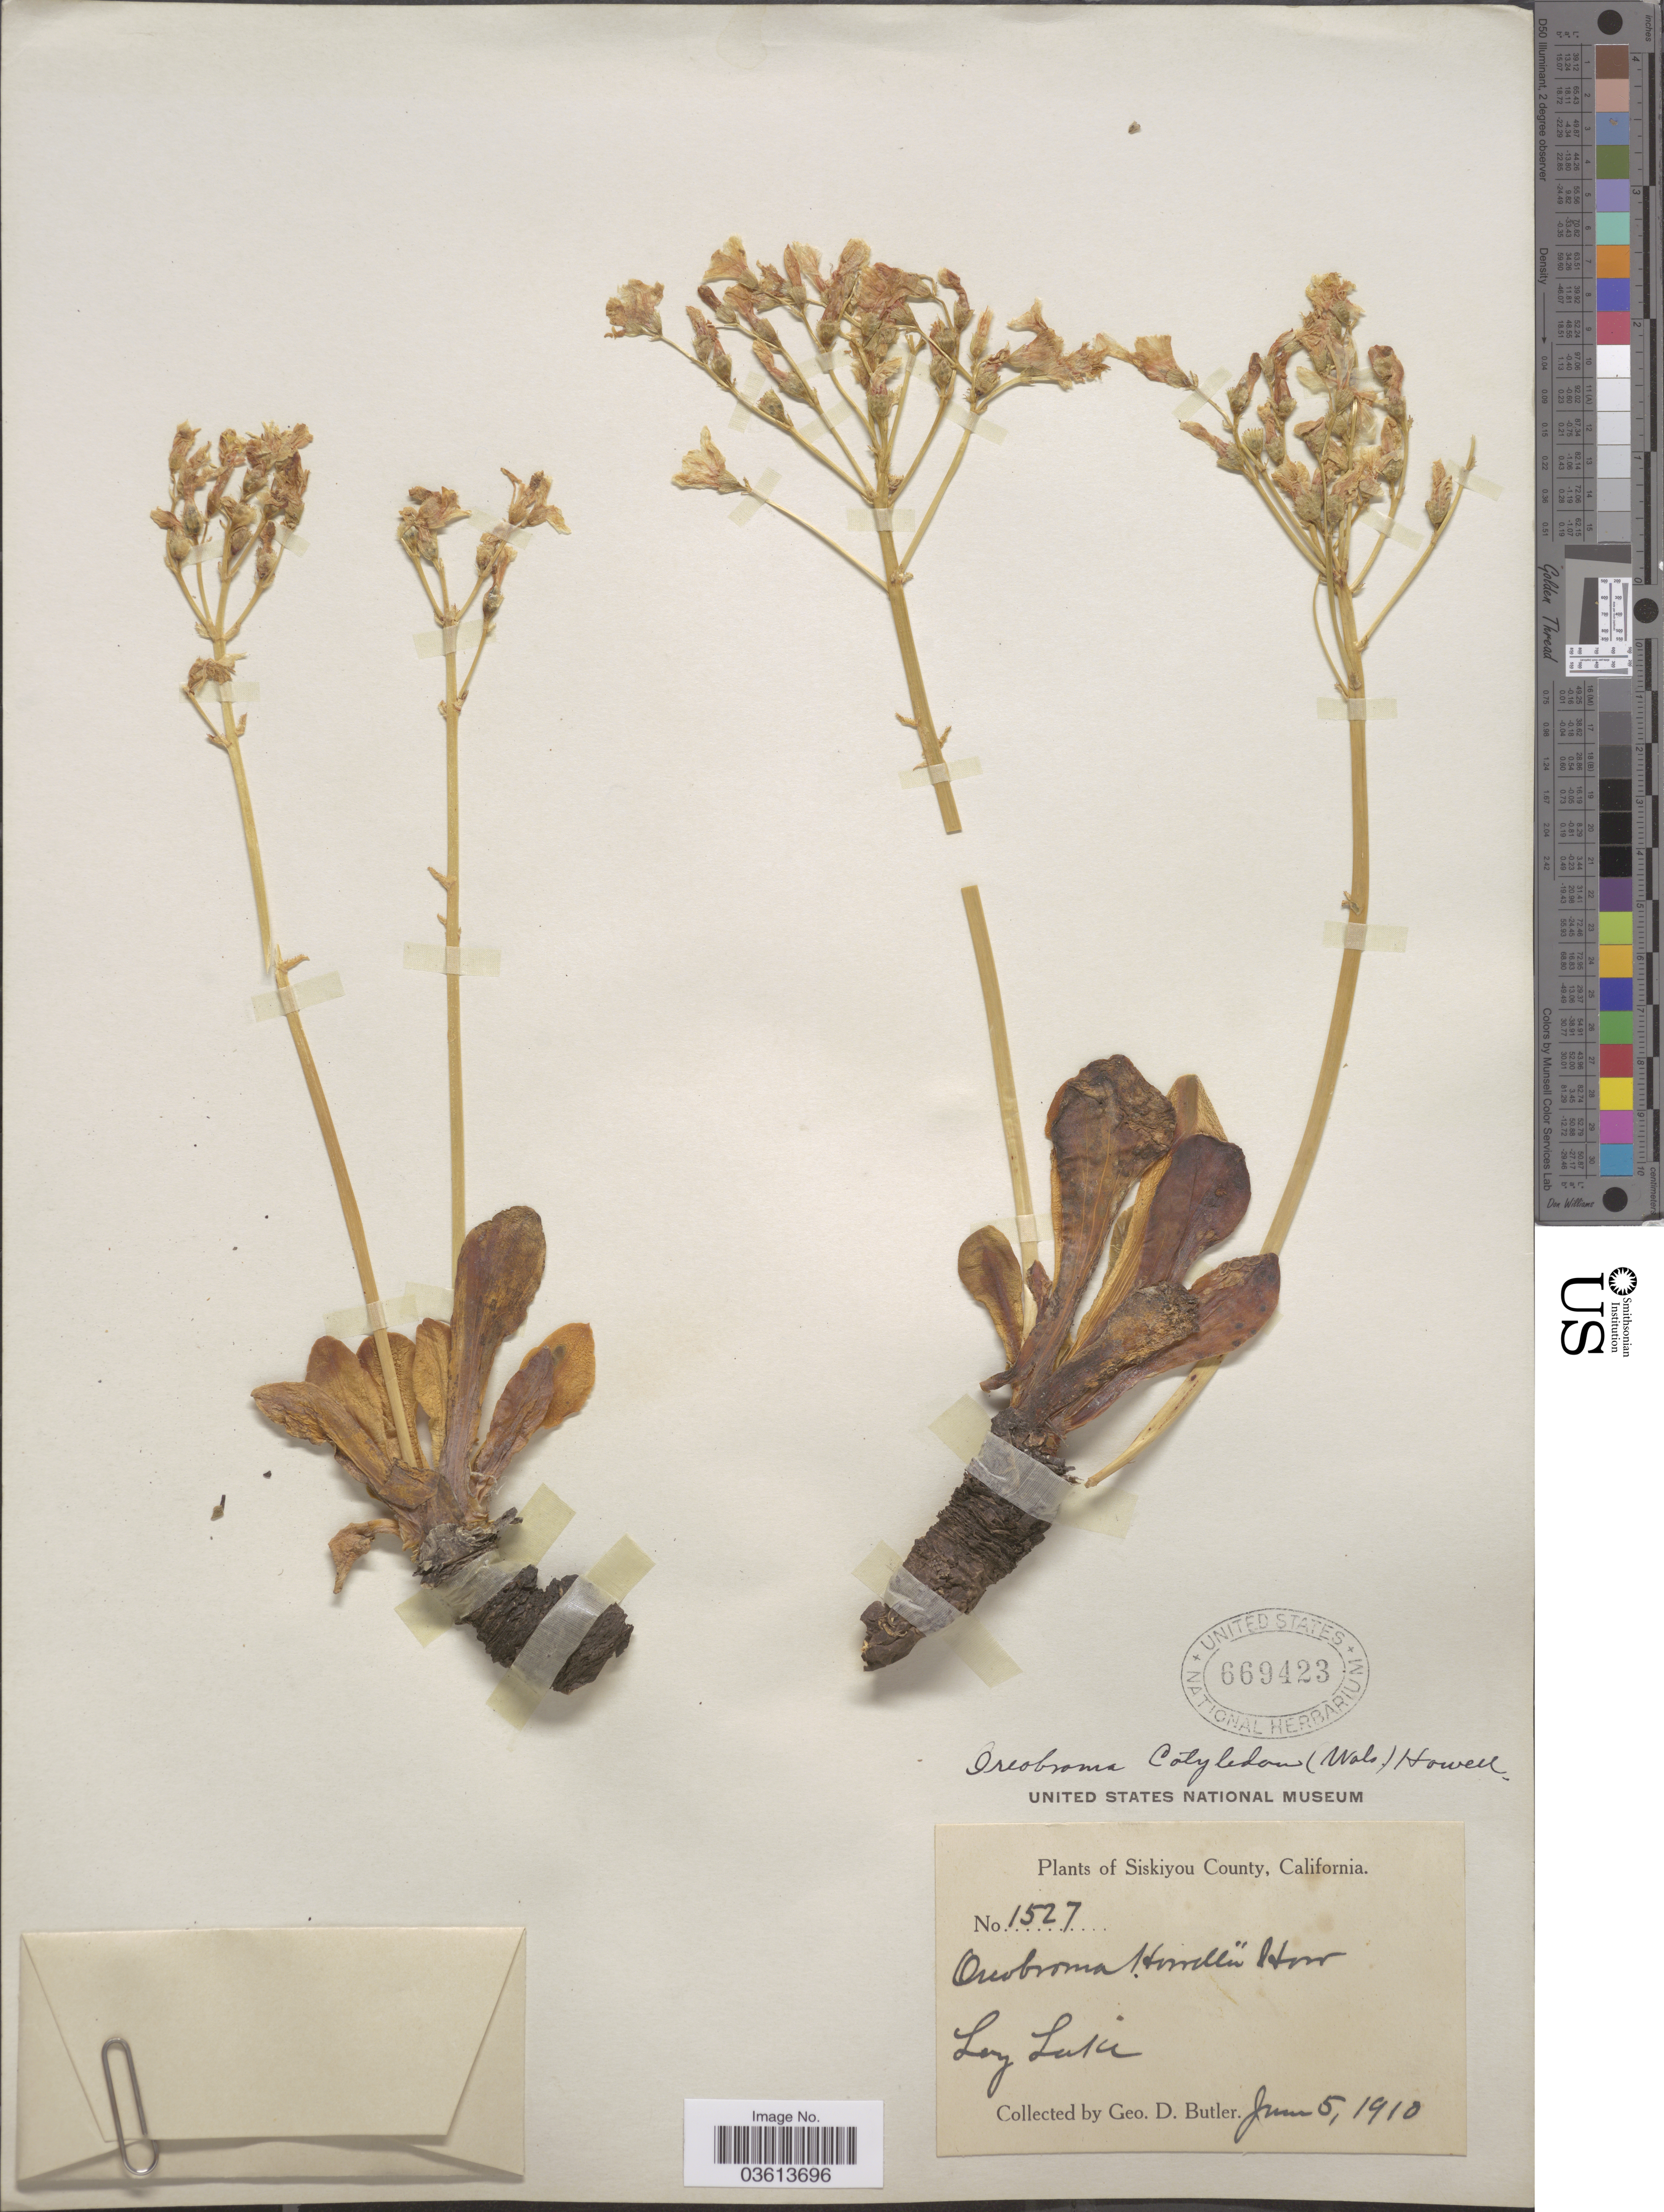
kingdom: Plantae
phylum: Tracheophyta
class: Magnoliopsida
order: Caryophyllales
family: Montiaceae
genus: Lewisia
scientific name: Lewisia cotyledon var. cotyledon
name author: (S. Watson) B.L. Rob.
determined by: Dempster, L. T.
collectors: G. D. Butler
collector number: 1527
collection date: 1910-06-05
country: United States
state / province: California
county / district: Siskiyou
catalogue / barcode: US 669423